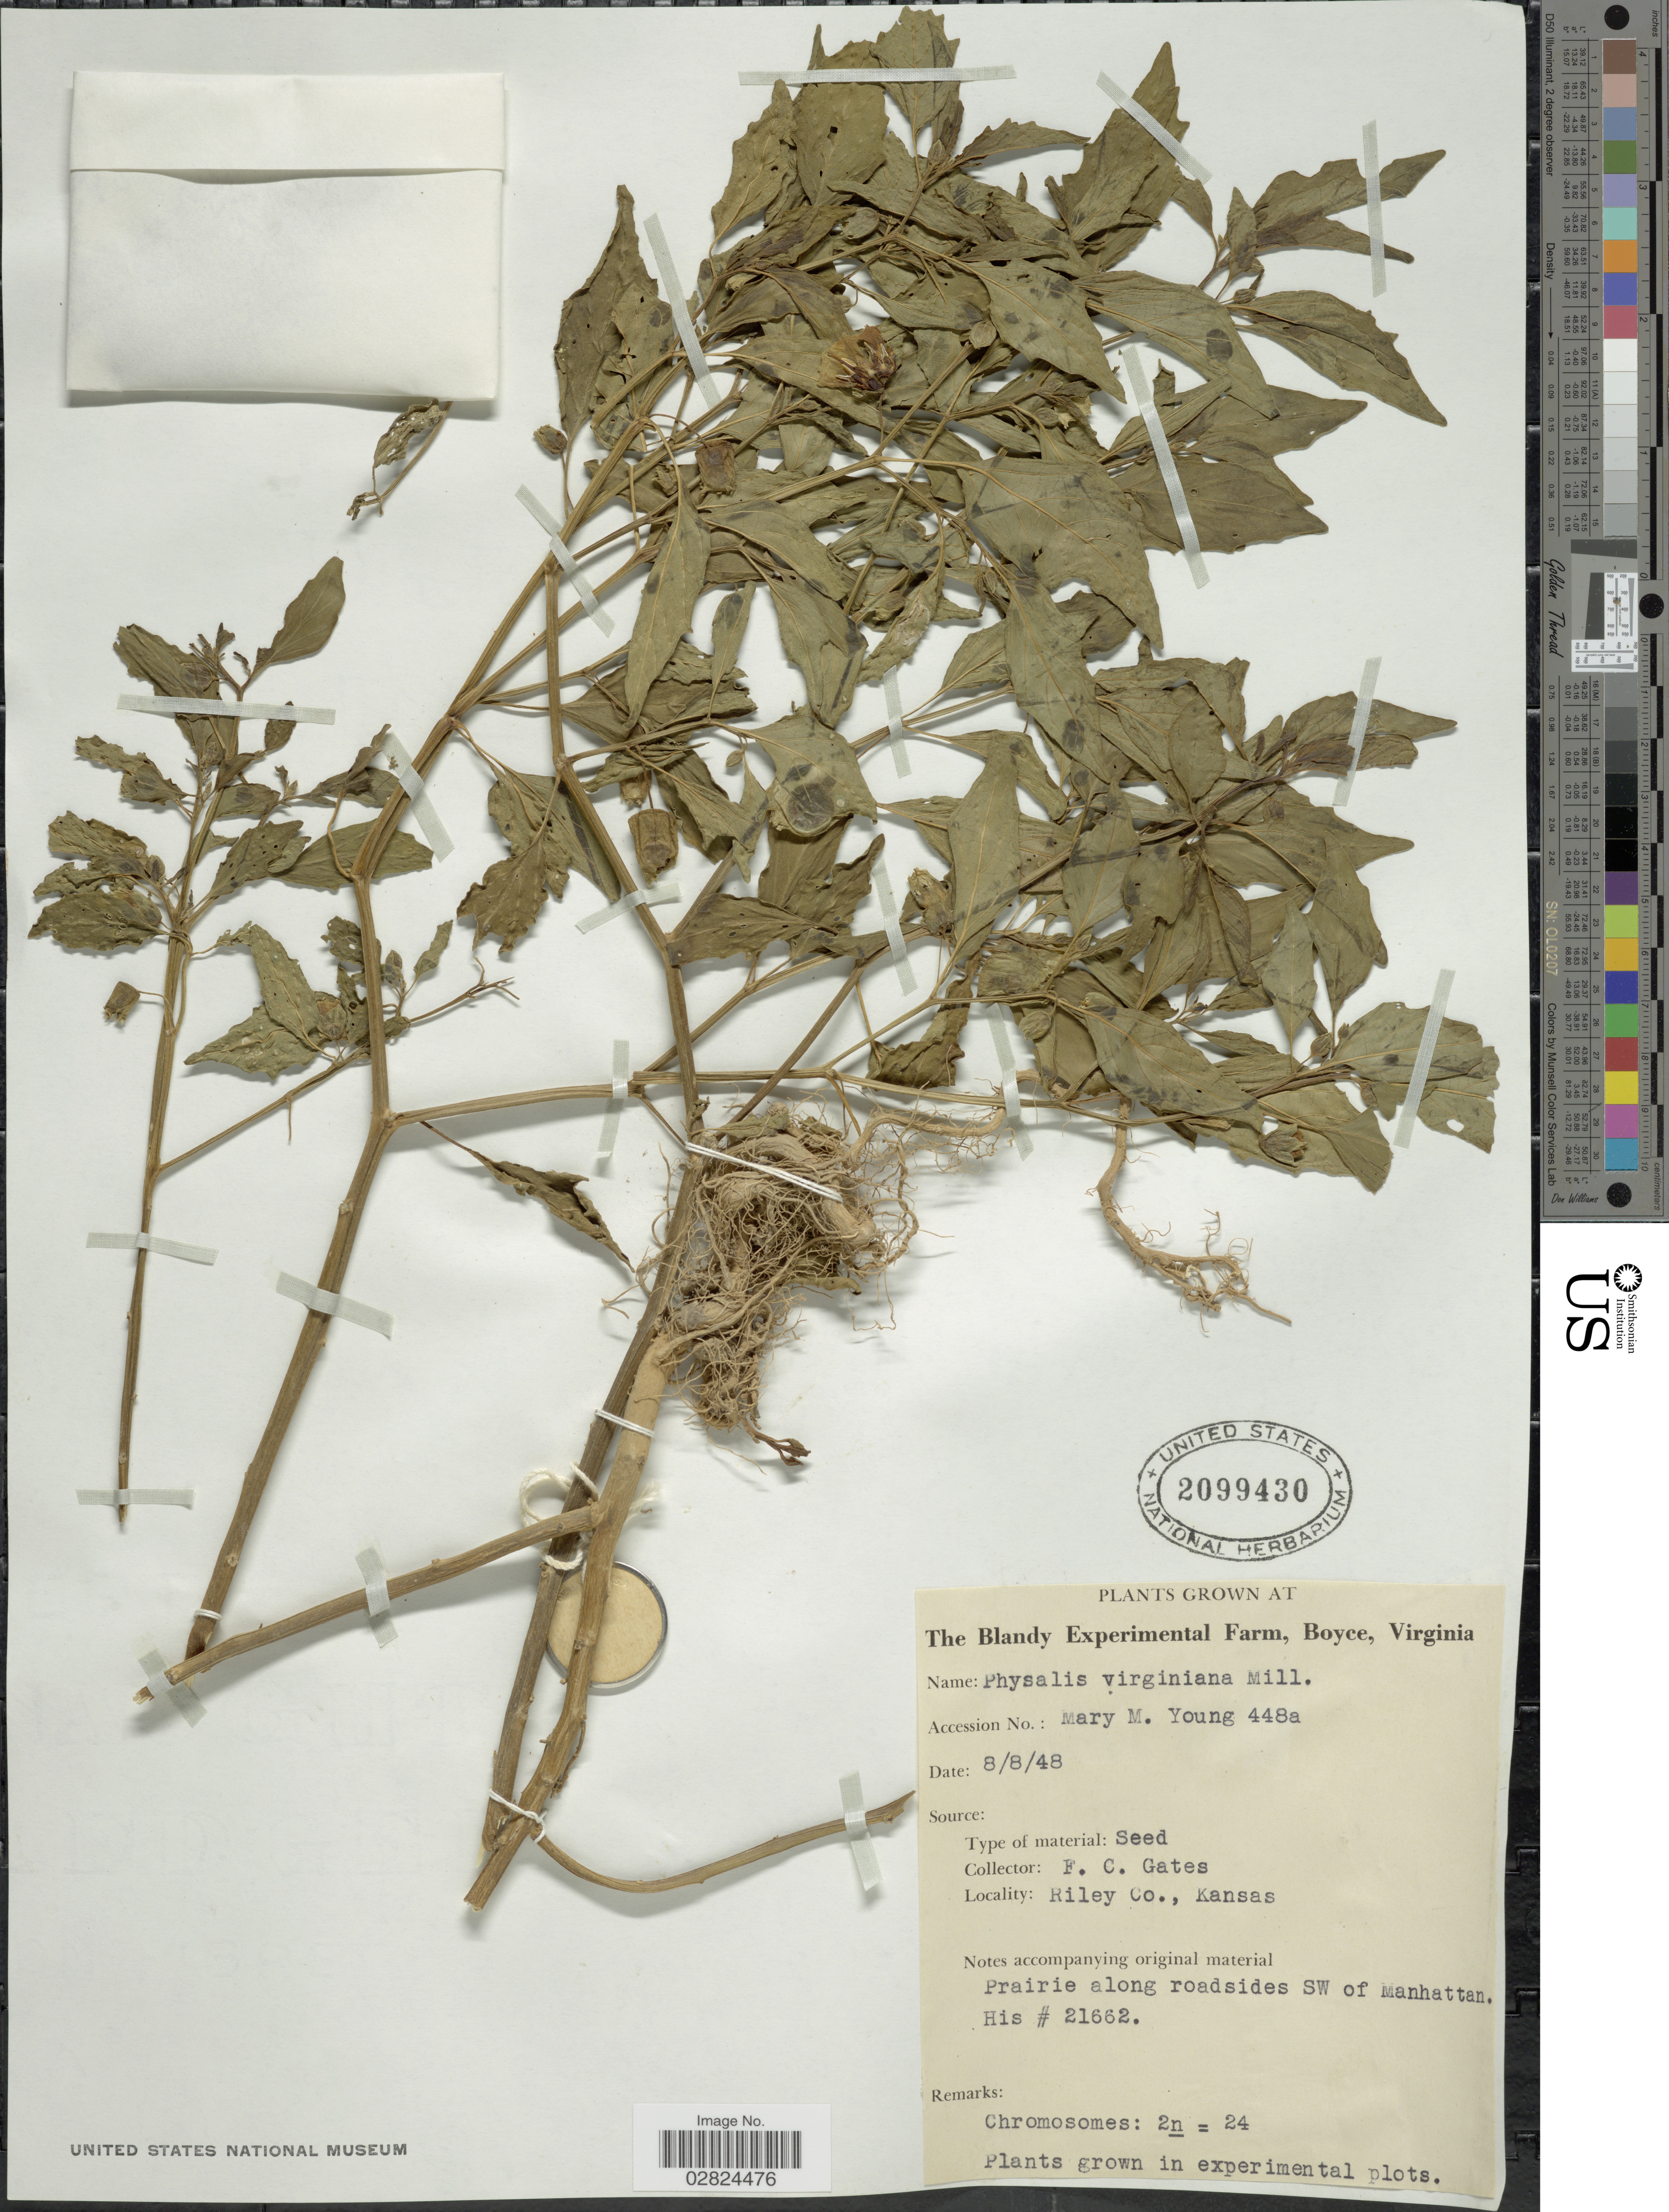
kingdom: Plantae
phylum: Tracheophyta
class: Magnoliopsida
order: Solanales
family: Solanaceae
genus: Physalis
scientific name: Physalis virginiana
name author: Mill.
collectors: M. Young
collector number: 448a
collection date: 1948-08-08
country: United States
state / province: Virginia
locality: The Blandy Experimental Farm, Boyce.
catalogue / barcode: US 2099430